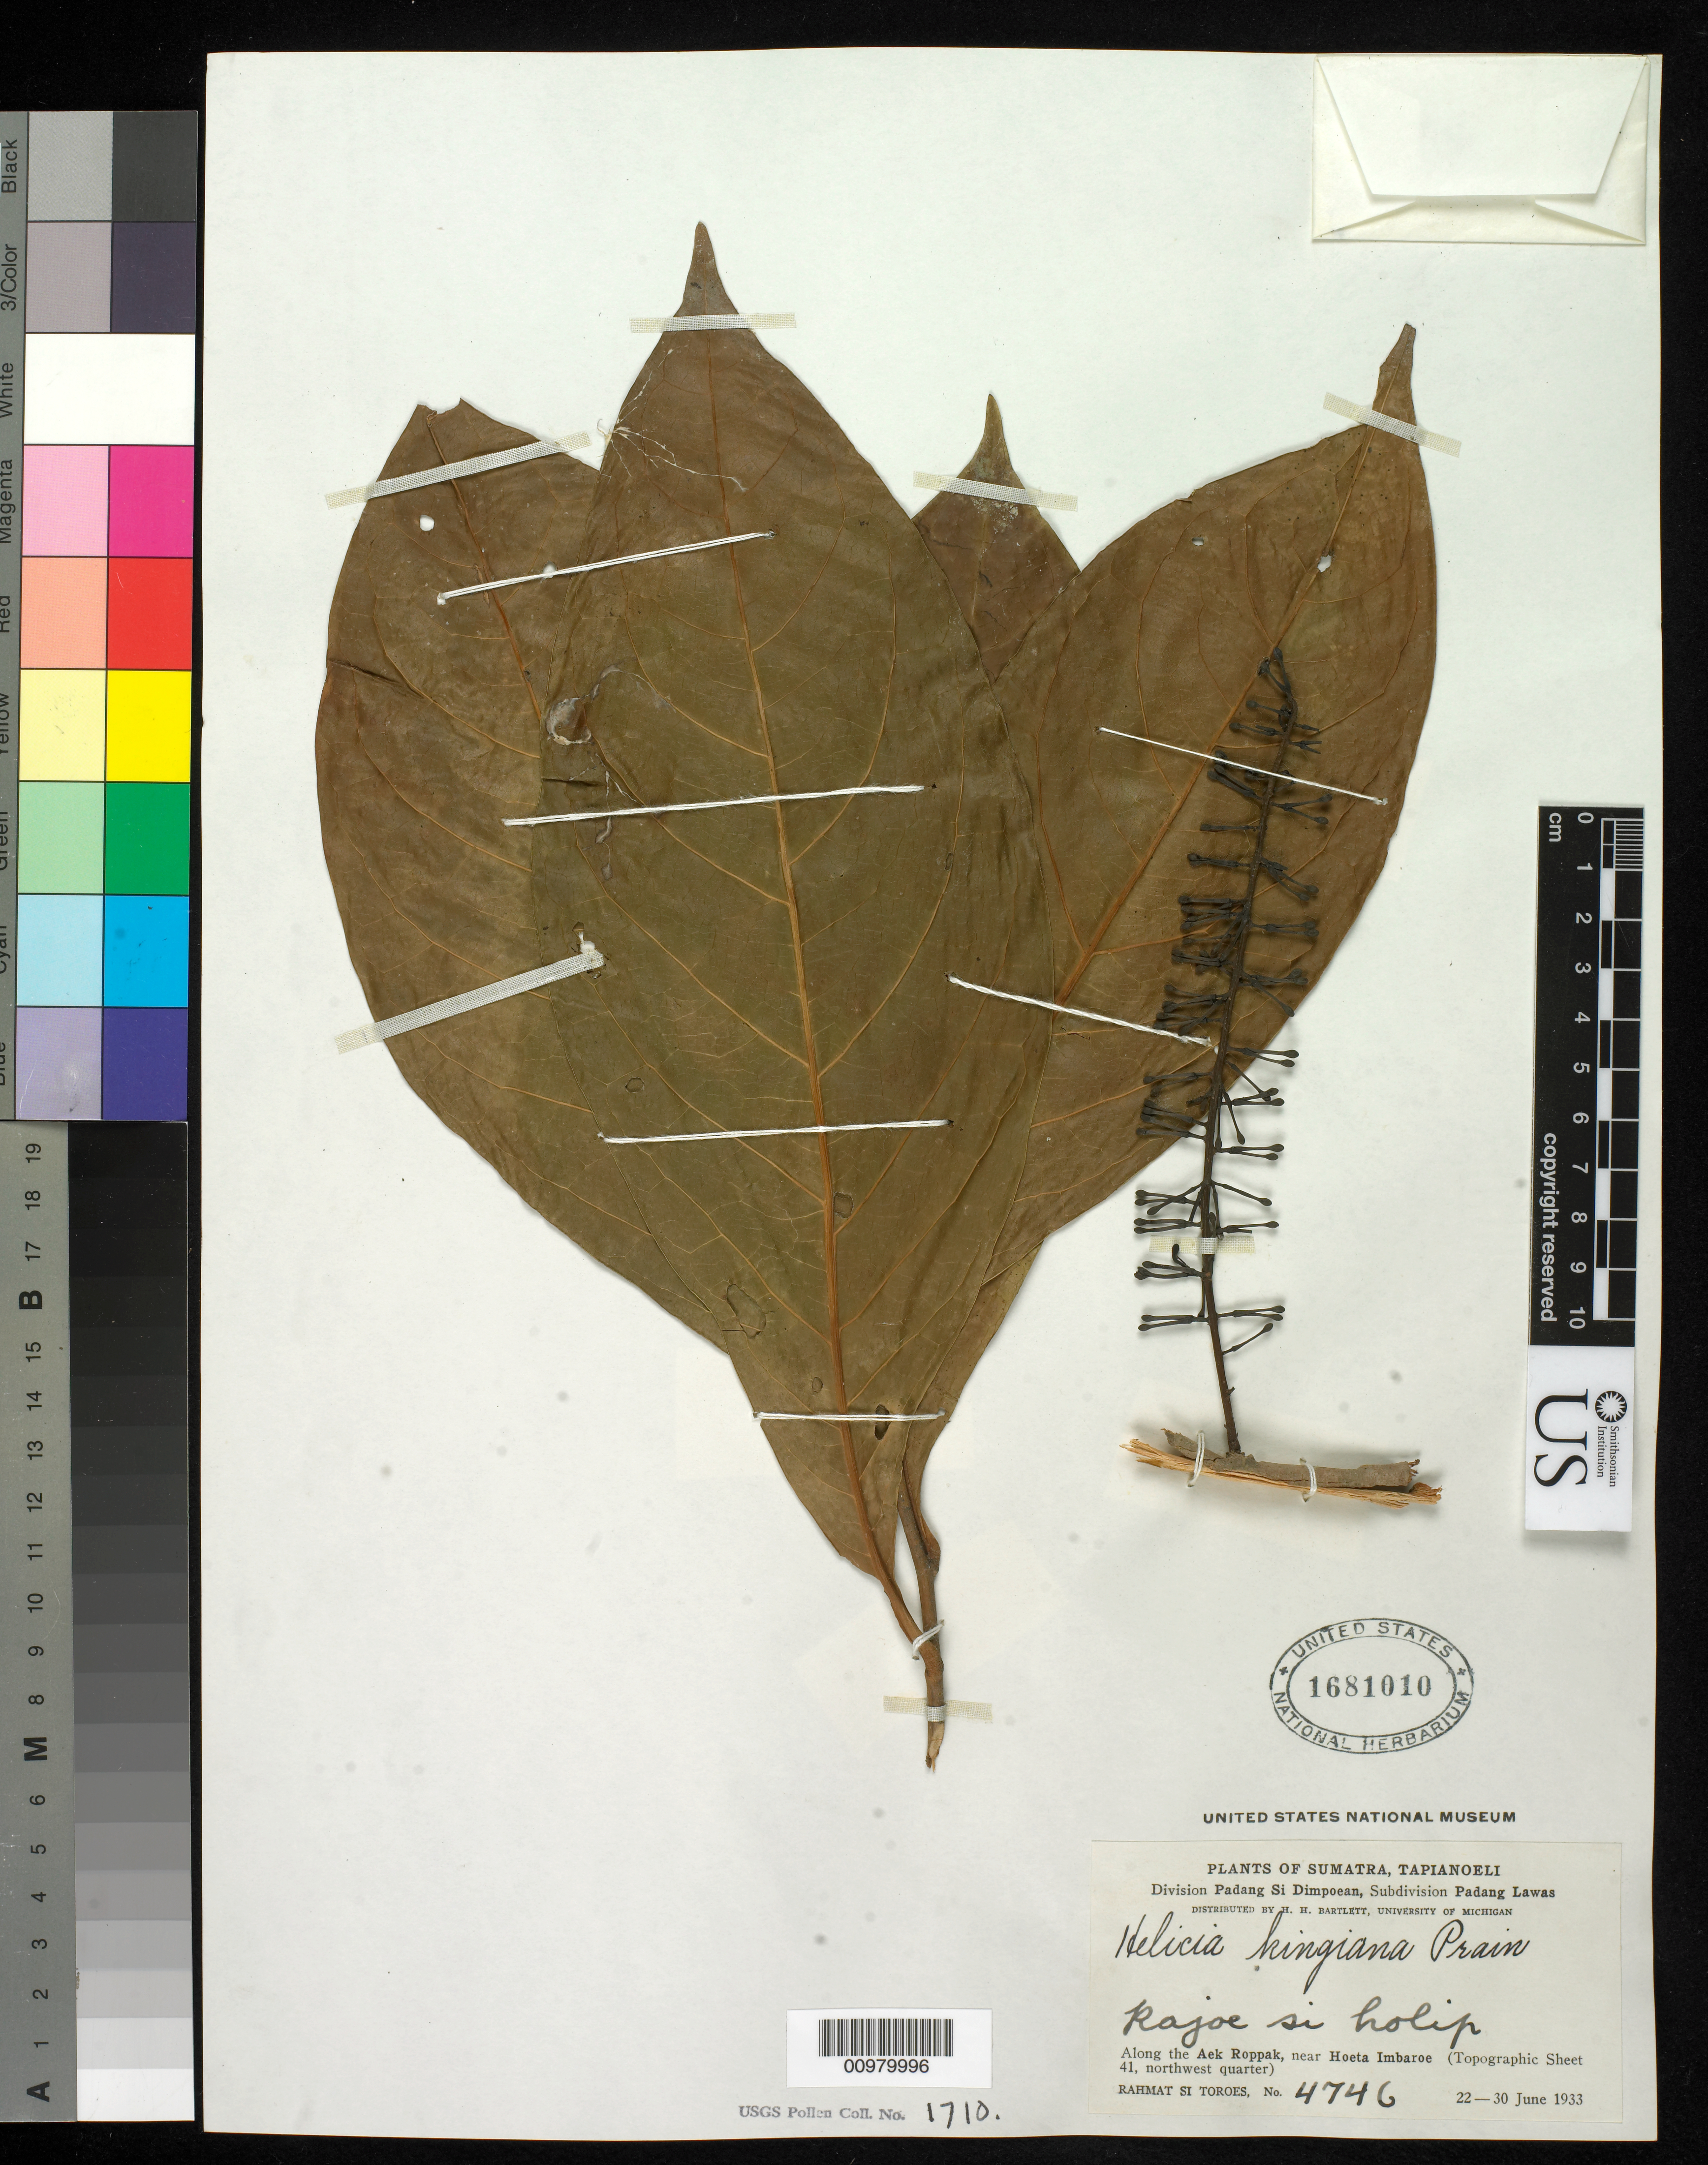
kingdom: Plantae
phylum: Tracheophyta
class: Magnoliopsida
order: Proteales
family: Proteaceae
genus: Helicia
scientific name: Helicia kingiana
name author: Prain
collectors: Rahmat Si Boeea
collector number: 4746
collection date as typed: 22 Jun 1933 to 30 Jun 1933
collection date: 1933-06-22/1933-06-30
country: Indonesia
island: Sumatra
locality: Along the Aek Roppak, near Hoeta Imbaroe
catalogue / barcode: US 1681010